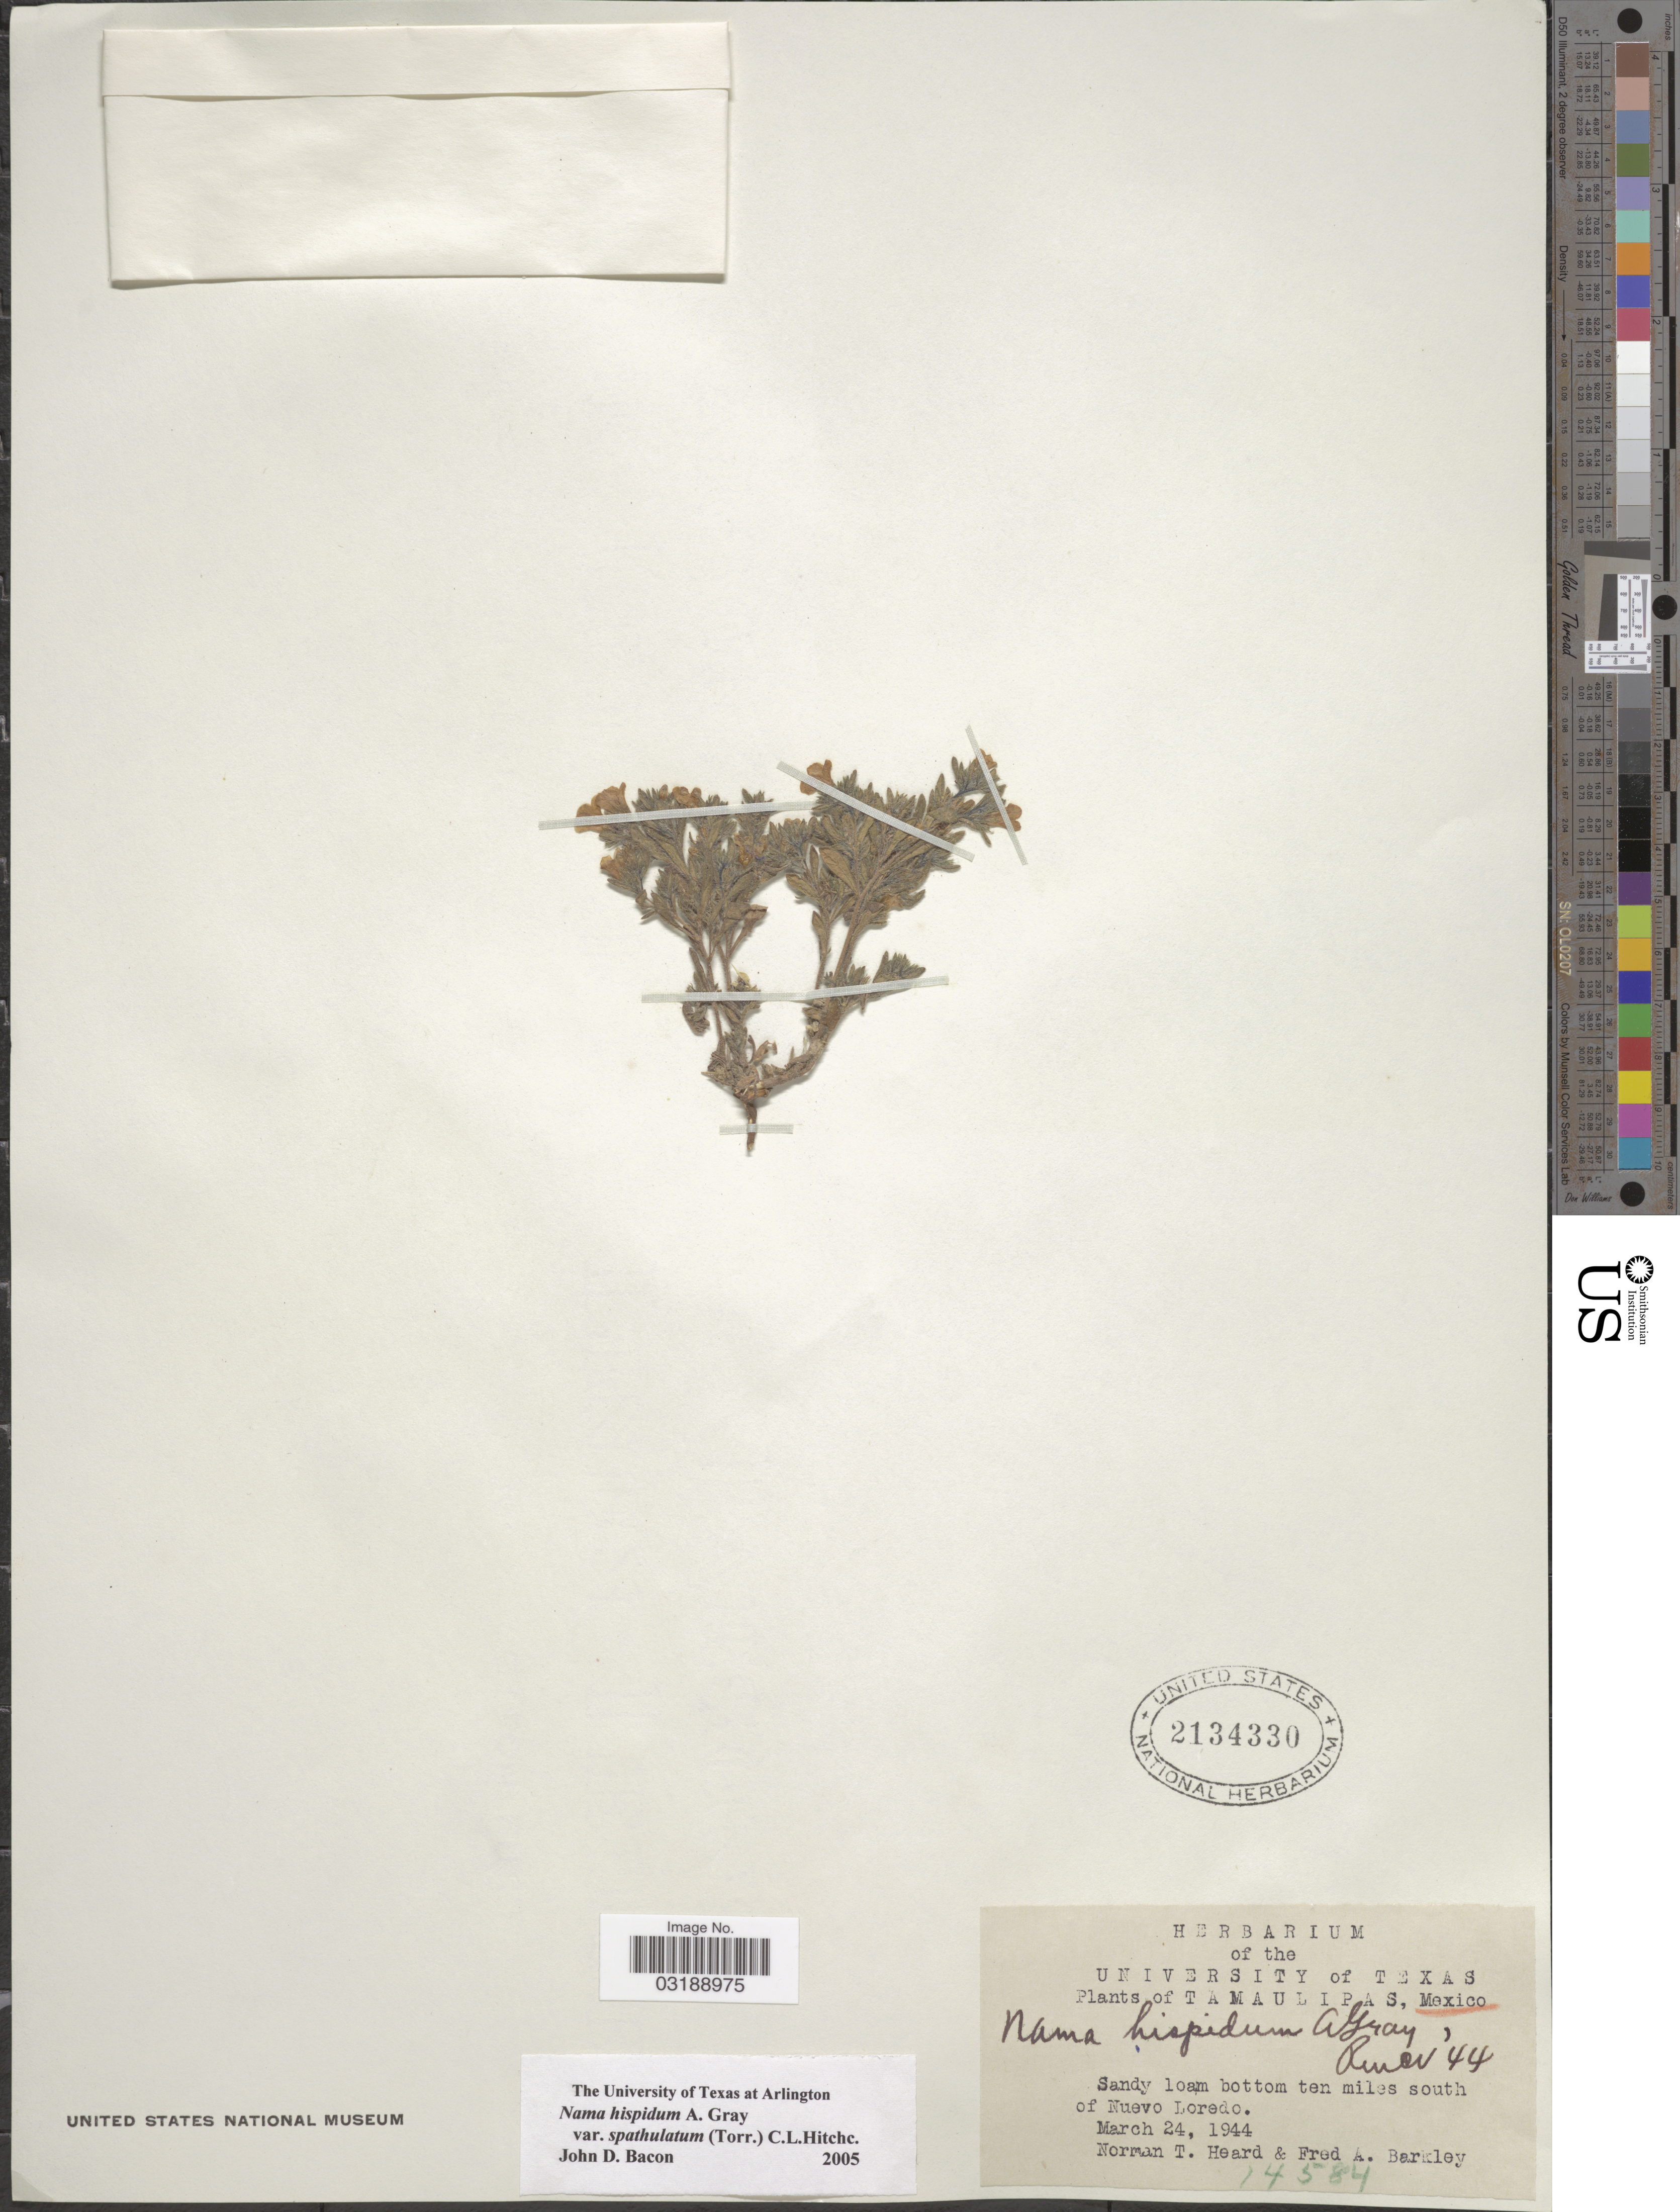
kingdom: Plantae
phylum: Tracheophyta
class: Magnoliopsida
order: Boraginales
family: Namaceae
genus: Nama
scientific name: Nama hispida var. spathulatum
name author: (Torr.) C.L. Hitchc.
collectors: N. Heard & F. A. Barkley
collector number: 14584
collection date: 1944-03-24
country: Mexico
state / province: Tamaulipas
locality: Sandy loam bottom ten miles south Nuevo Loredo.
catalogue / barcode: US 2134330